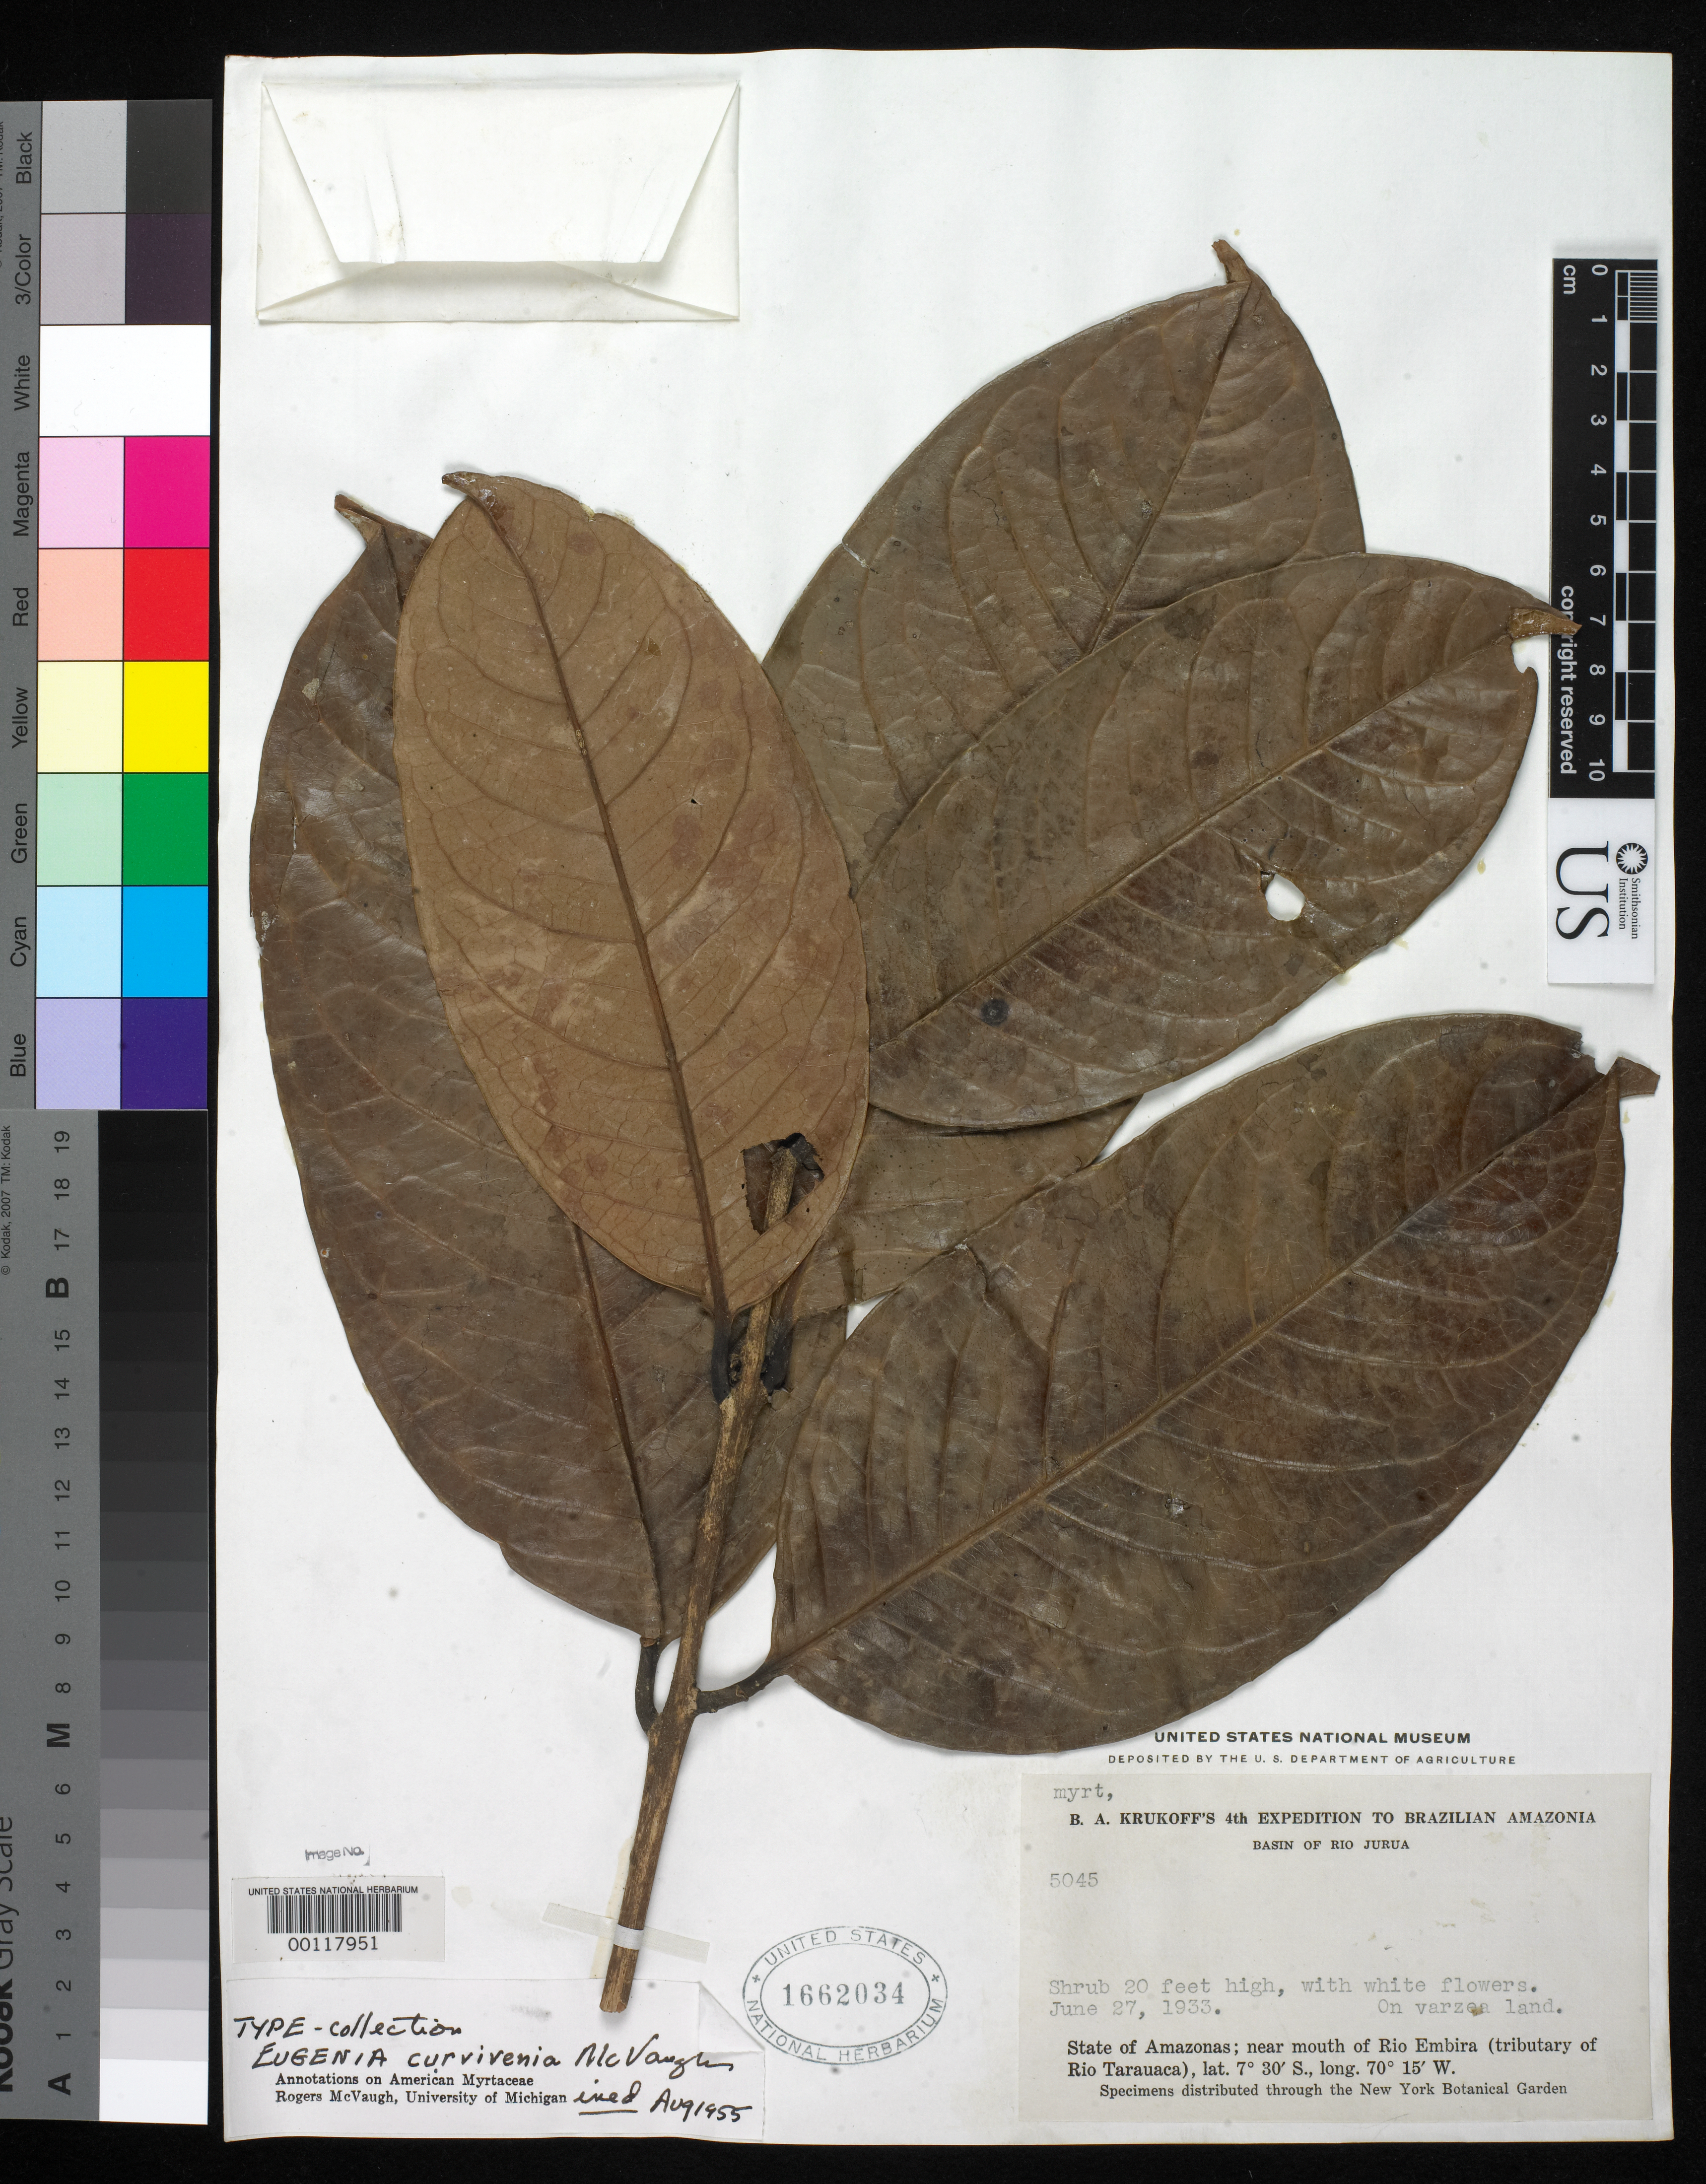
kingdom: Plantae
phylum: Tracheophyta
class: Magnoliopsida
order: Myrtales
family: Myrtaceae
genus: Eugenia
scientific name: Eugenia curvivenia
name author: McVaugh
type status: Isotype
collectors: B. A. Krukoff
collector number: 5045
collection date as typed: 27 Jun 1933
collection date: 1933-06-27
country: Brazil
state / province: Amazonas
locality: Near mouth of Rio Embira.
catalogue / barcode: US 1662034